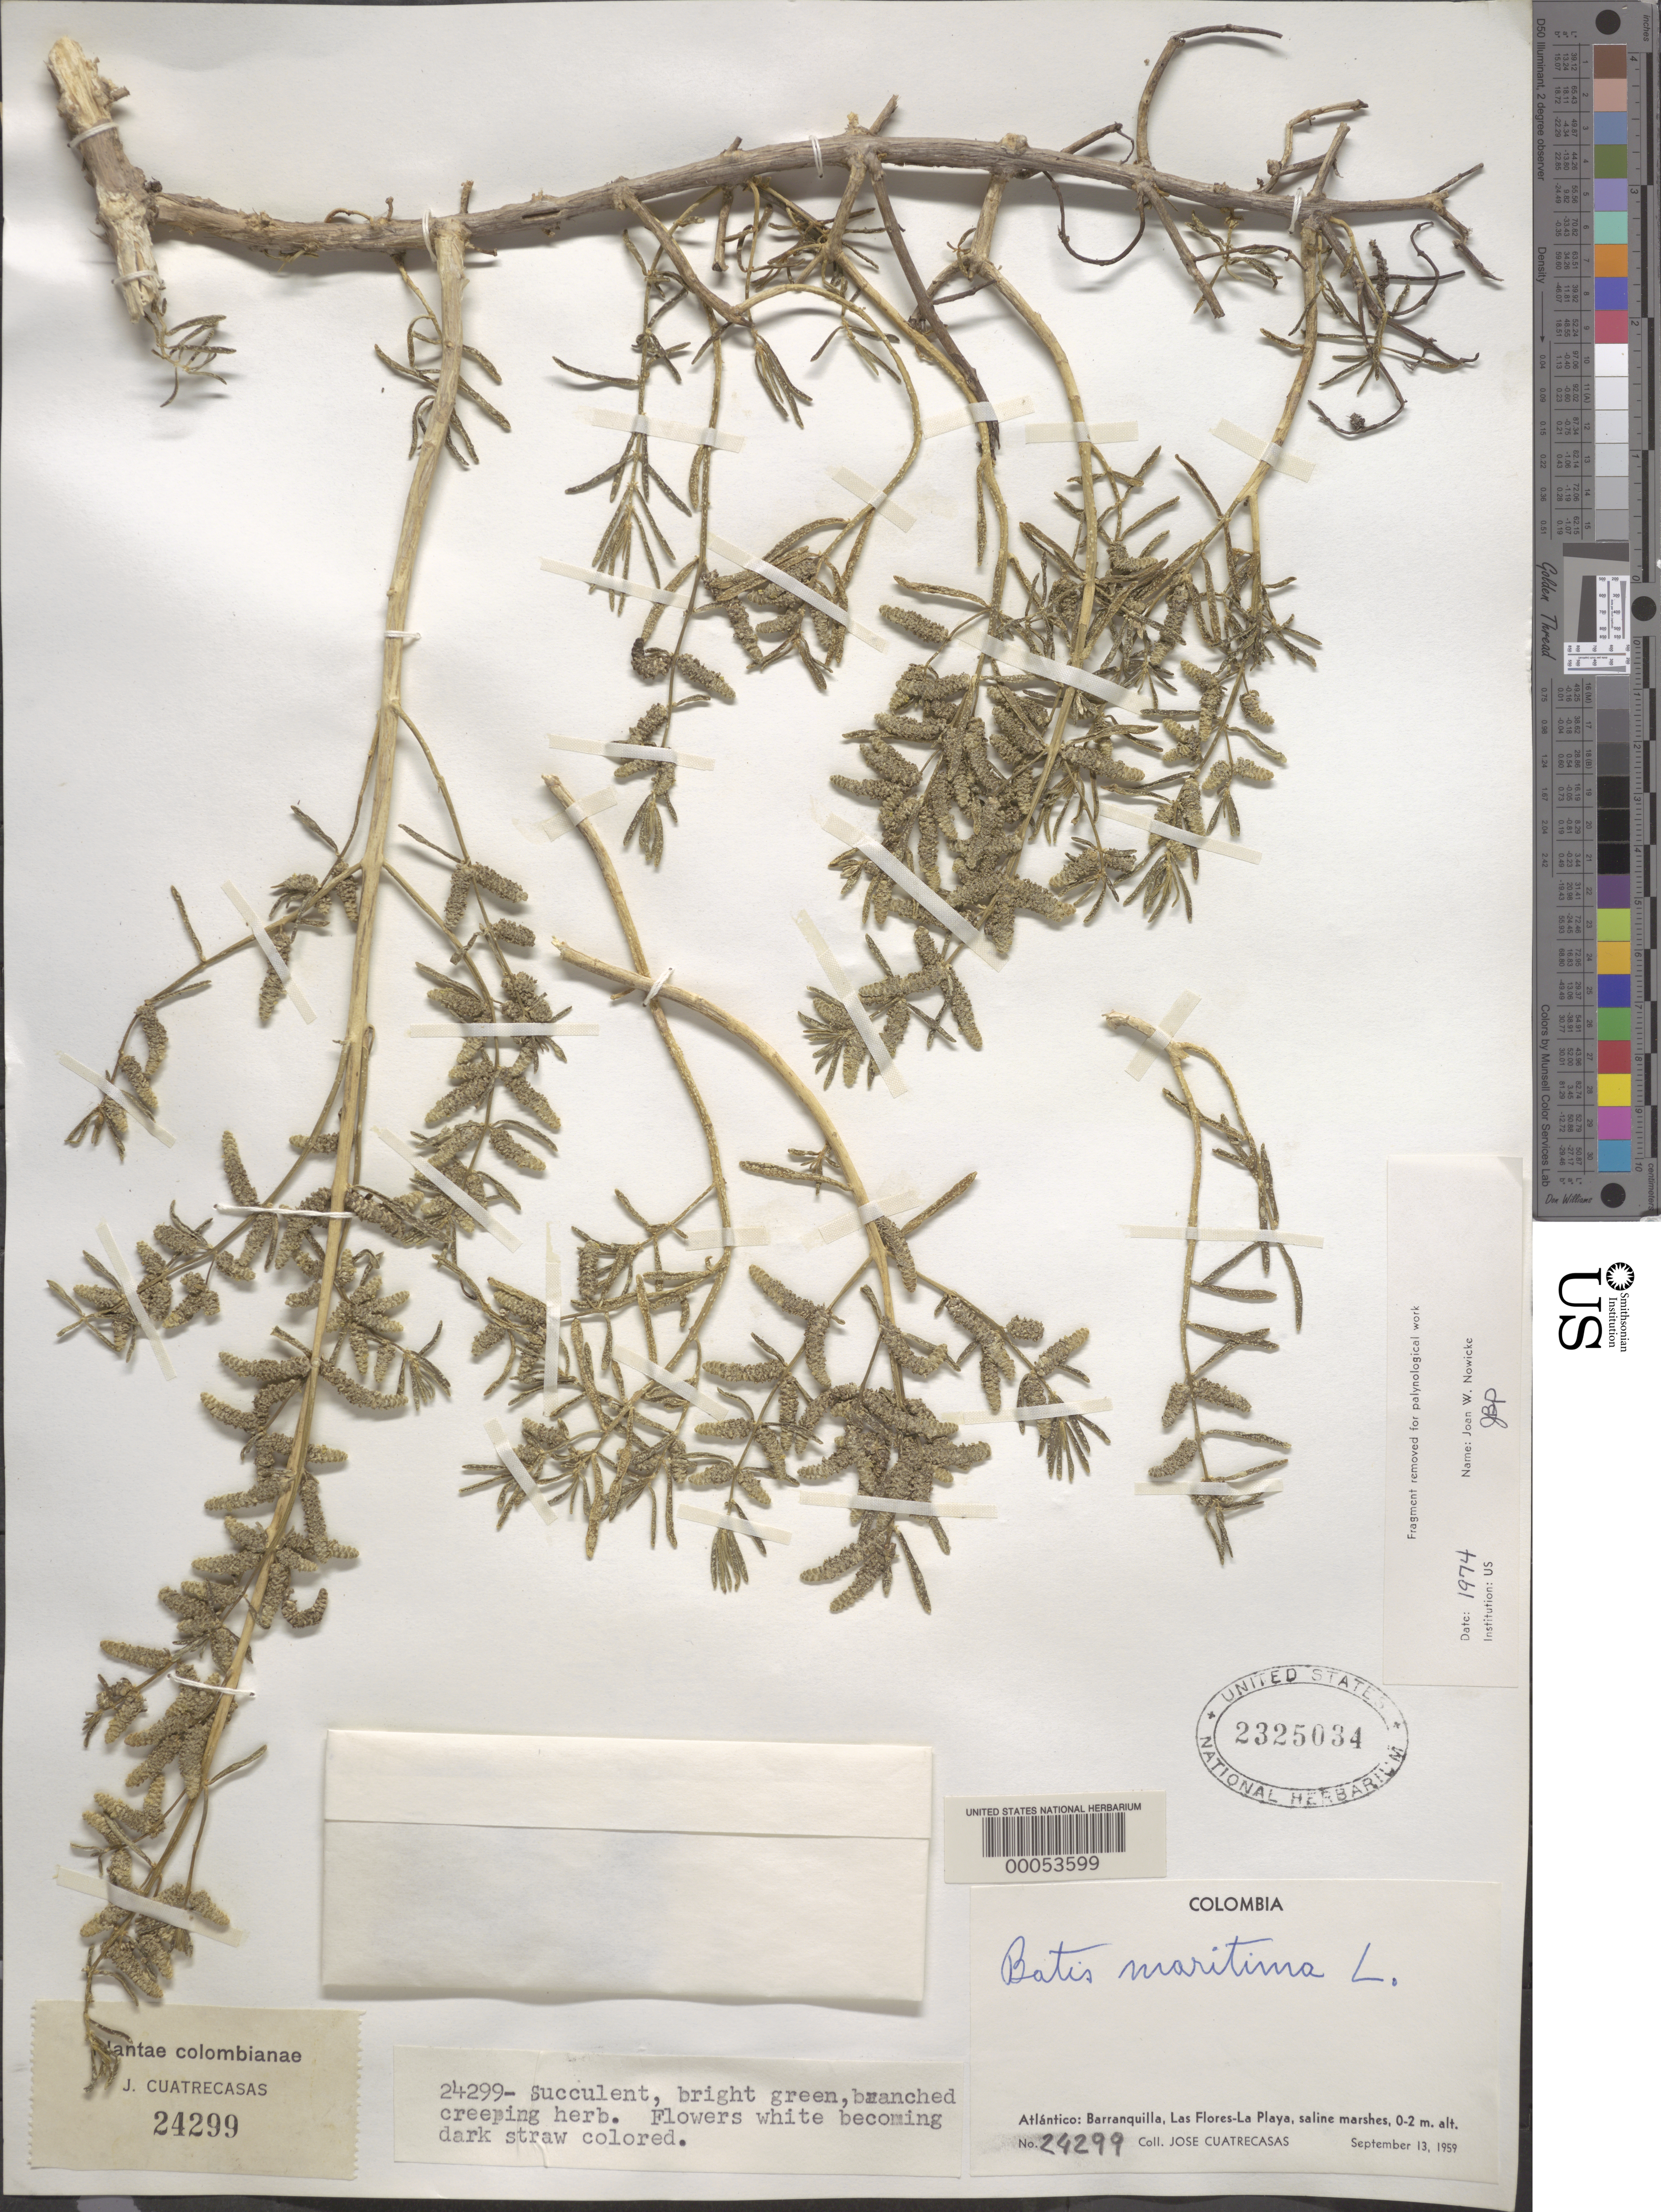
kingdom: Plantae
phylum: Tracheophyta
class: Magnoliopsida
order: Brassicales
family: Bataceae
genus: Batis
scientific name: Batis maritima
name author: L.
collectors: J. Cuatrecasas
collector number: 24299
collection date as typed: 13 Sep 1959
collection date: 1959-09-13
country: Colombia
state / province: Atlántico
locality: Las Flores-La Playa, saliNEmarshes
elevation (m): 0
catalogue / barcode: US 2325034